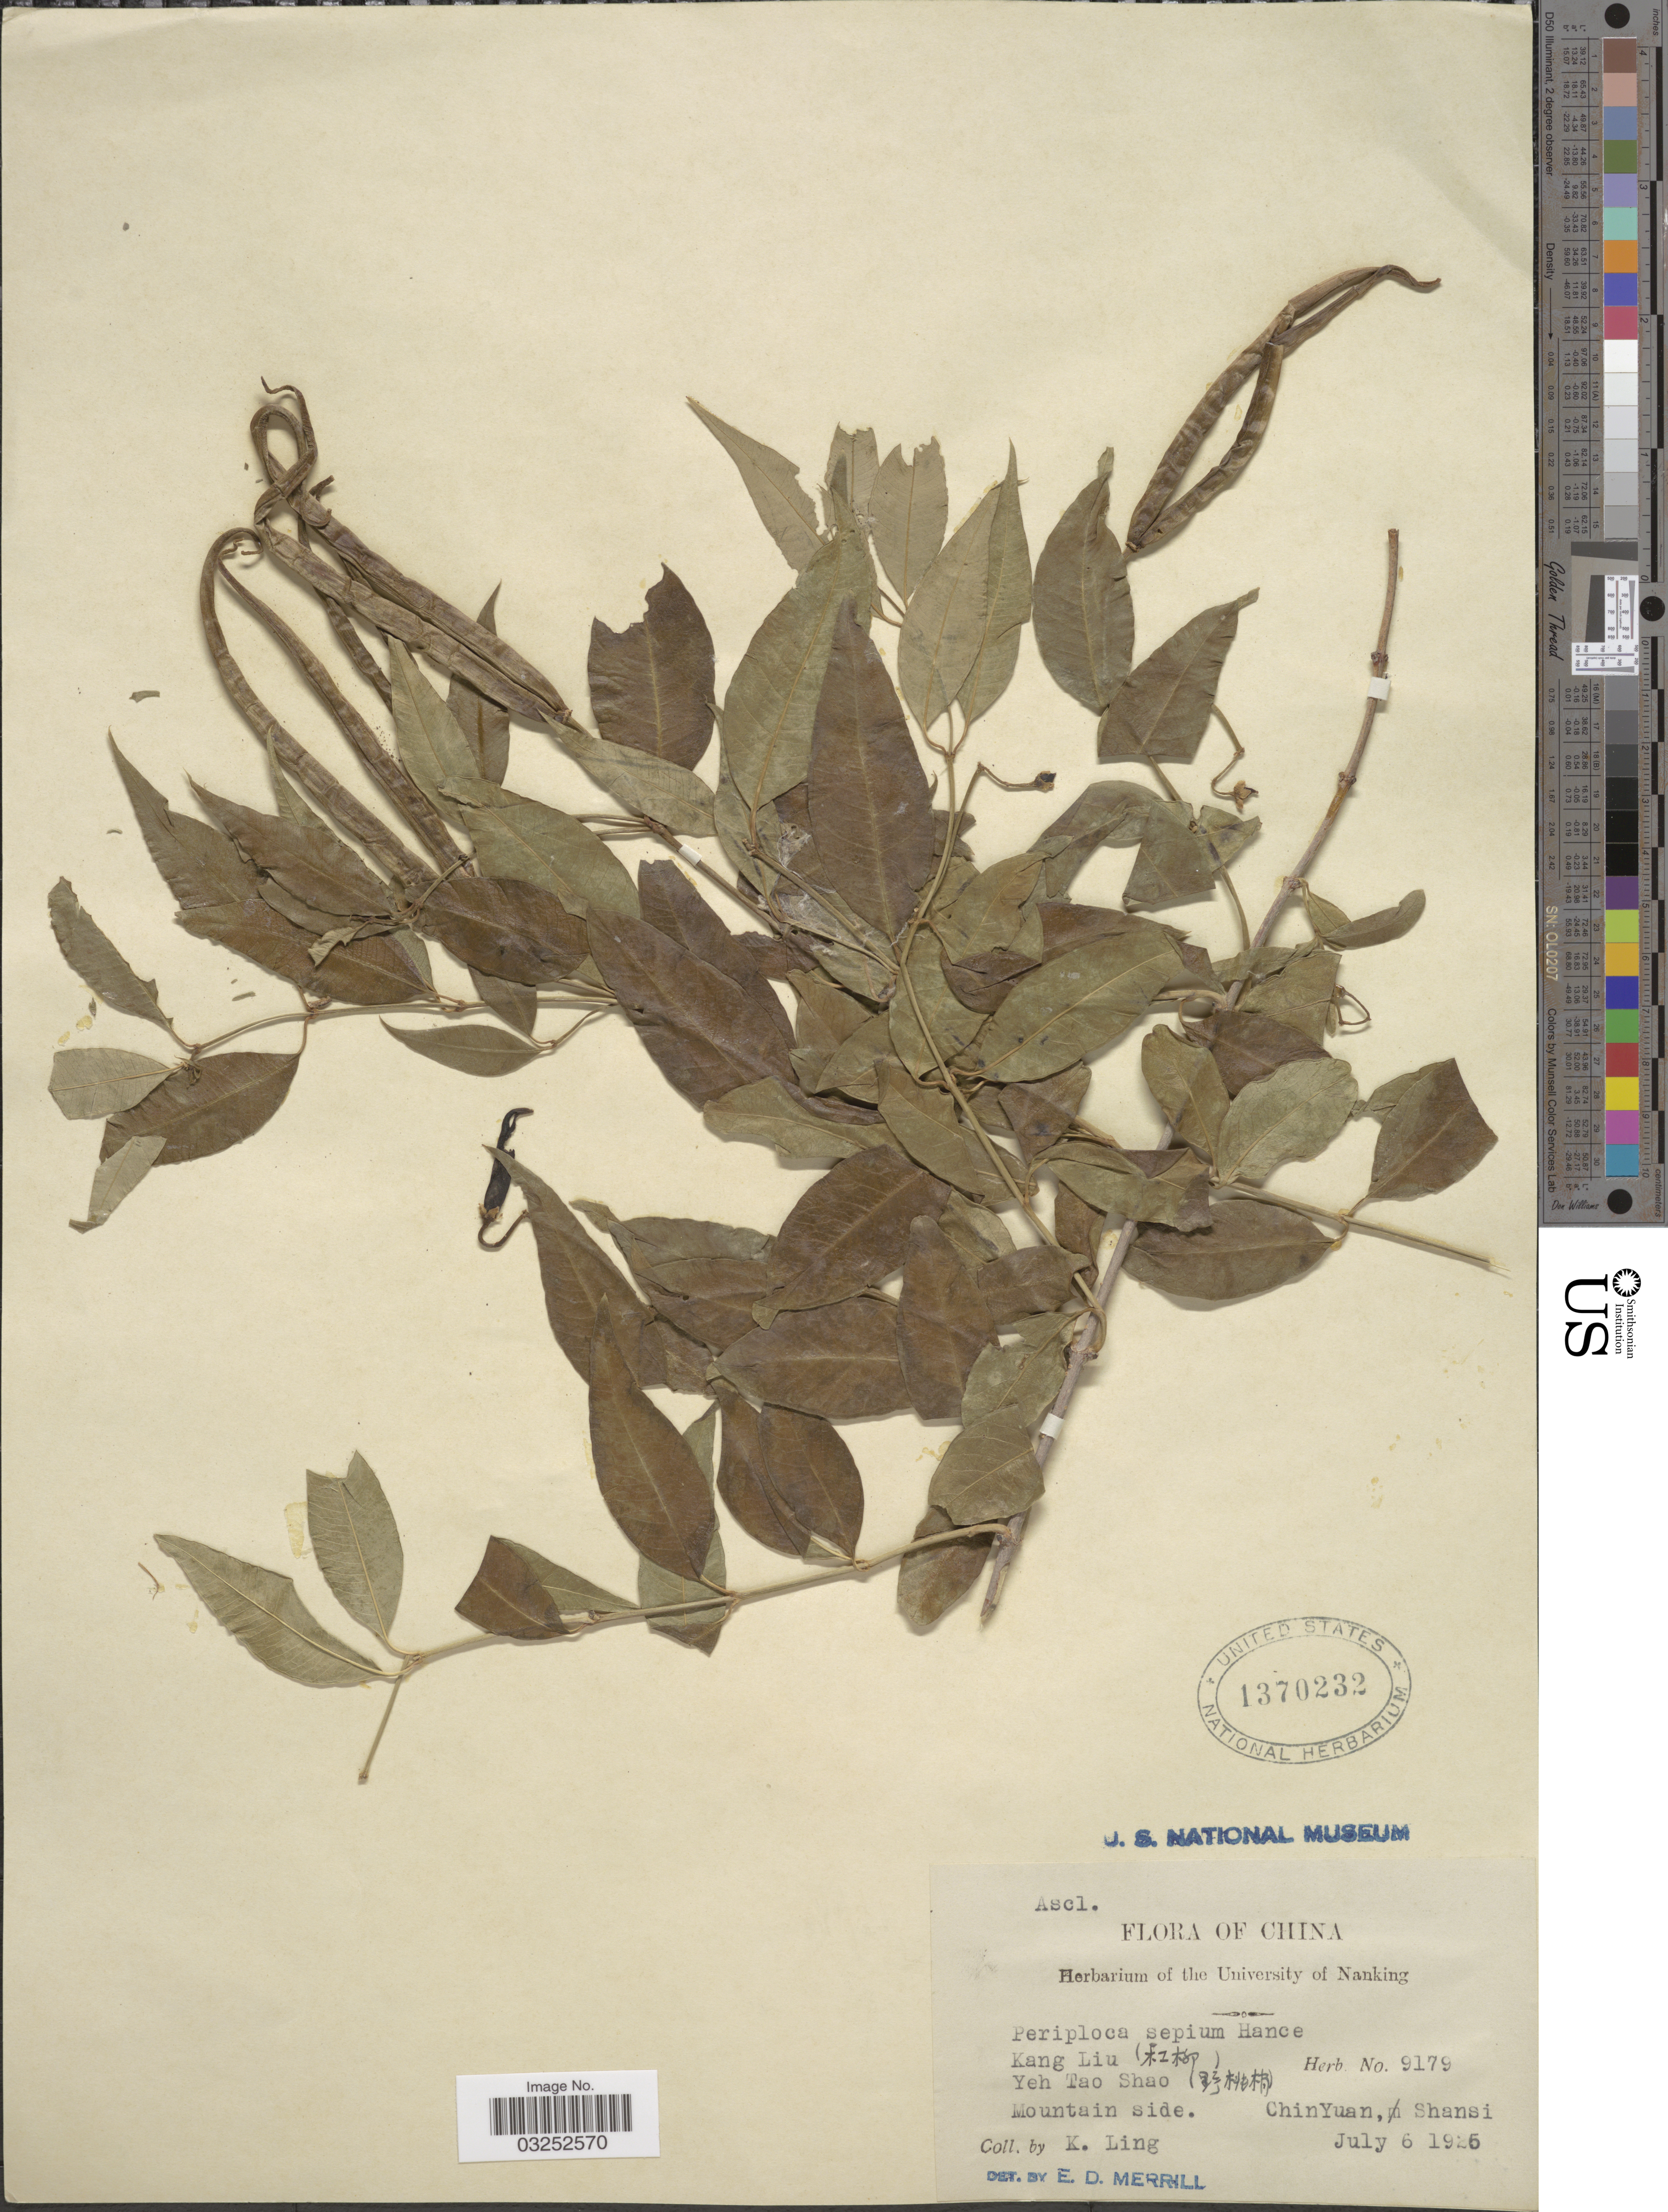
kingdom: Plantae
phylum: Tracheophyta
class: Magnoliopsida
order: Gentianales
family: Apocynaceae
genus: Periploca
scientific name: Periploca sepium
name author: Bunge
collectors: K. Ling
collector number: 9179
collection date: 1925-07-06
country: China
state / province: Shanxi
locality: Kan Liu X, Yeh Tao Shao X. Mountain side. ChinYuan, Shansi.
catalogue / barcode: US 1370232